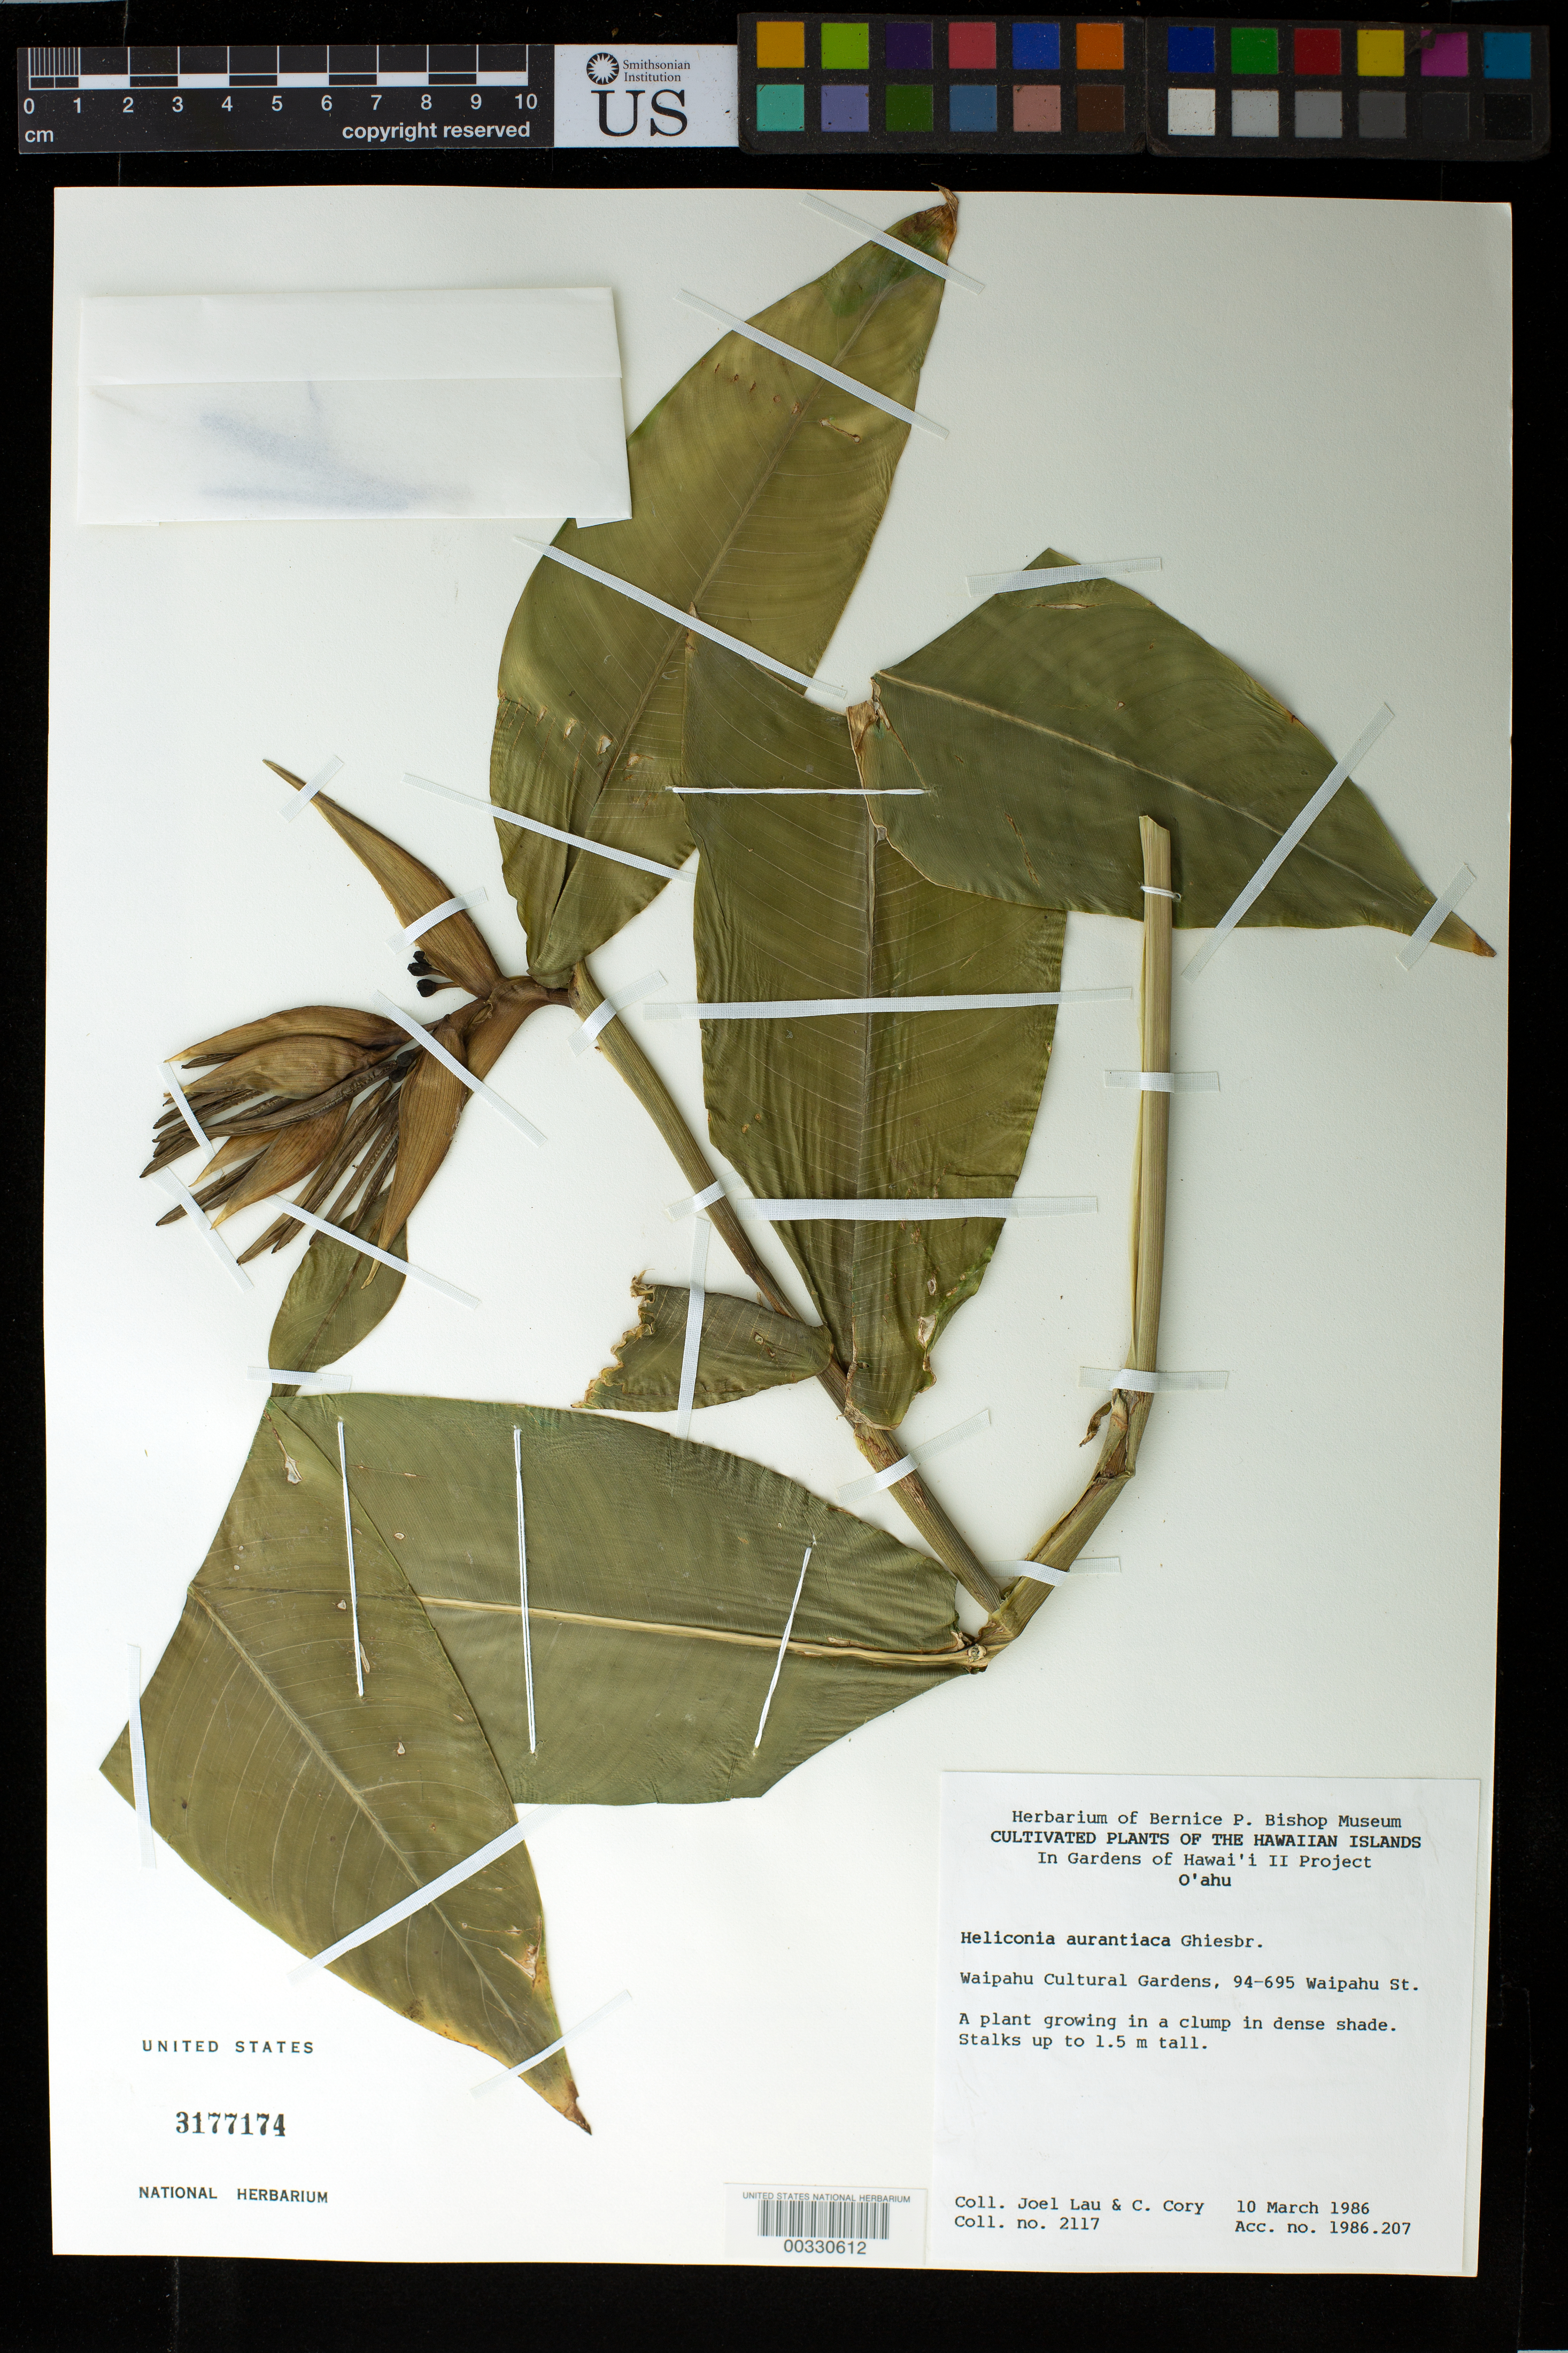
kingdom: Plantae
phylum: Tracheophyta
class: Liliopsida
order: Zingiberales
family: Heliconiaceae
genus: Heliconia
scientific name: Heliconia aurantiaca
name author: Ghiesbr. ex Lem.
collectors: J. Lau & C. Cory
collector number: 2117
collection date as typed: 10 Mar 1986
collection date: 1986-03-10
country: United States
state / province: Florida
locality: Southern Florida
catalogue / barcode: US 3177174